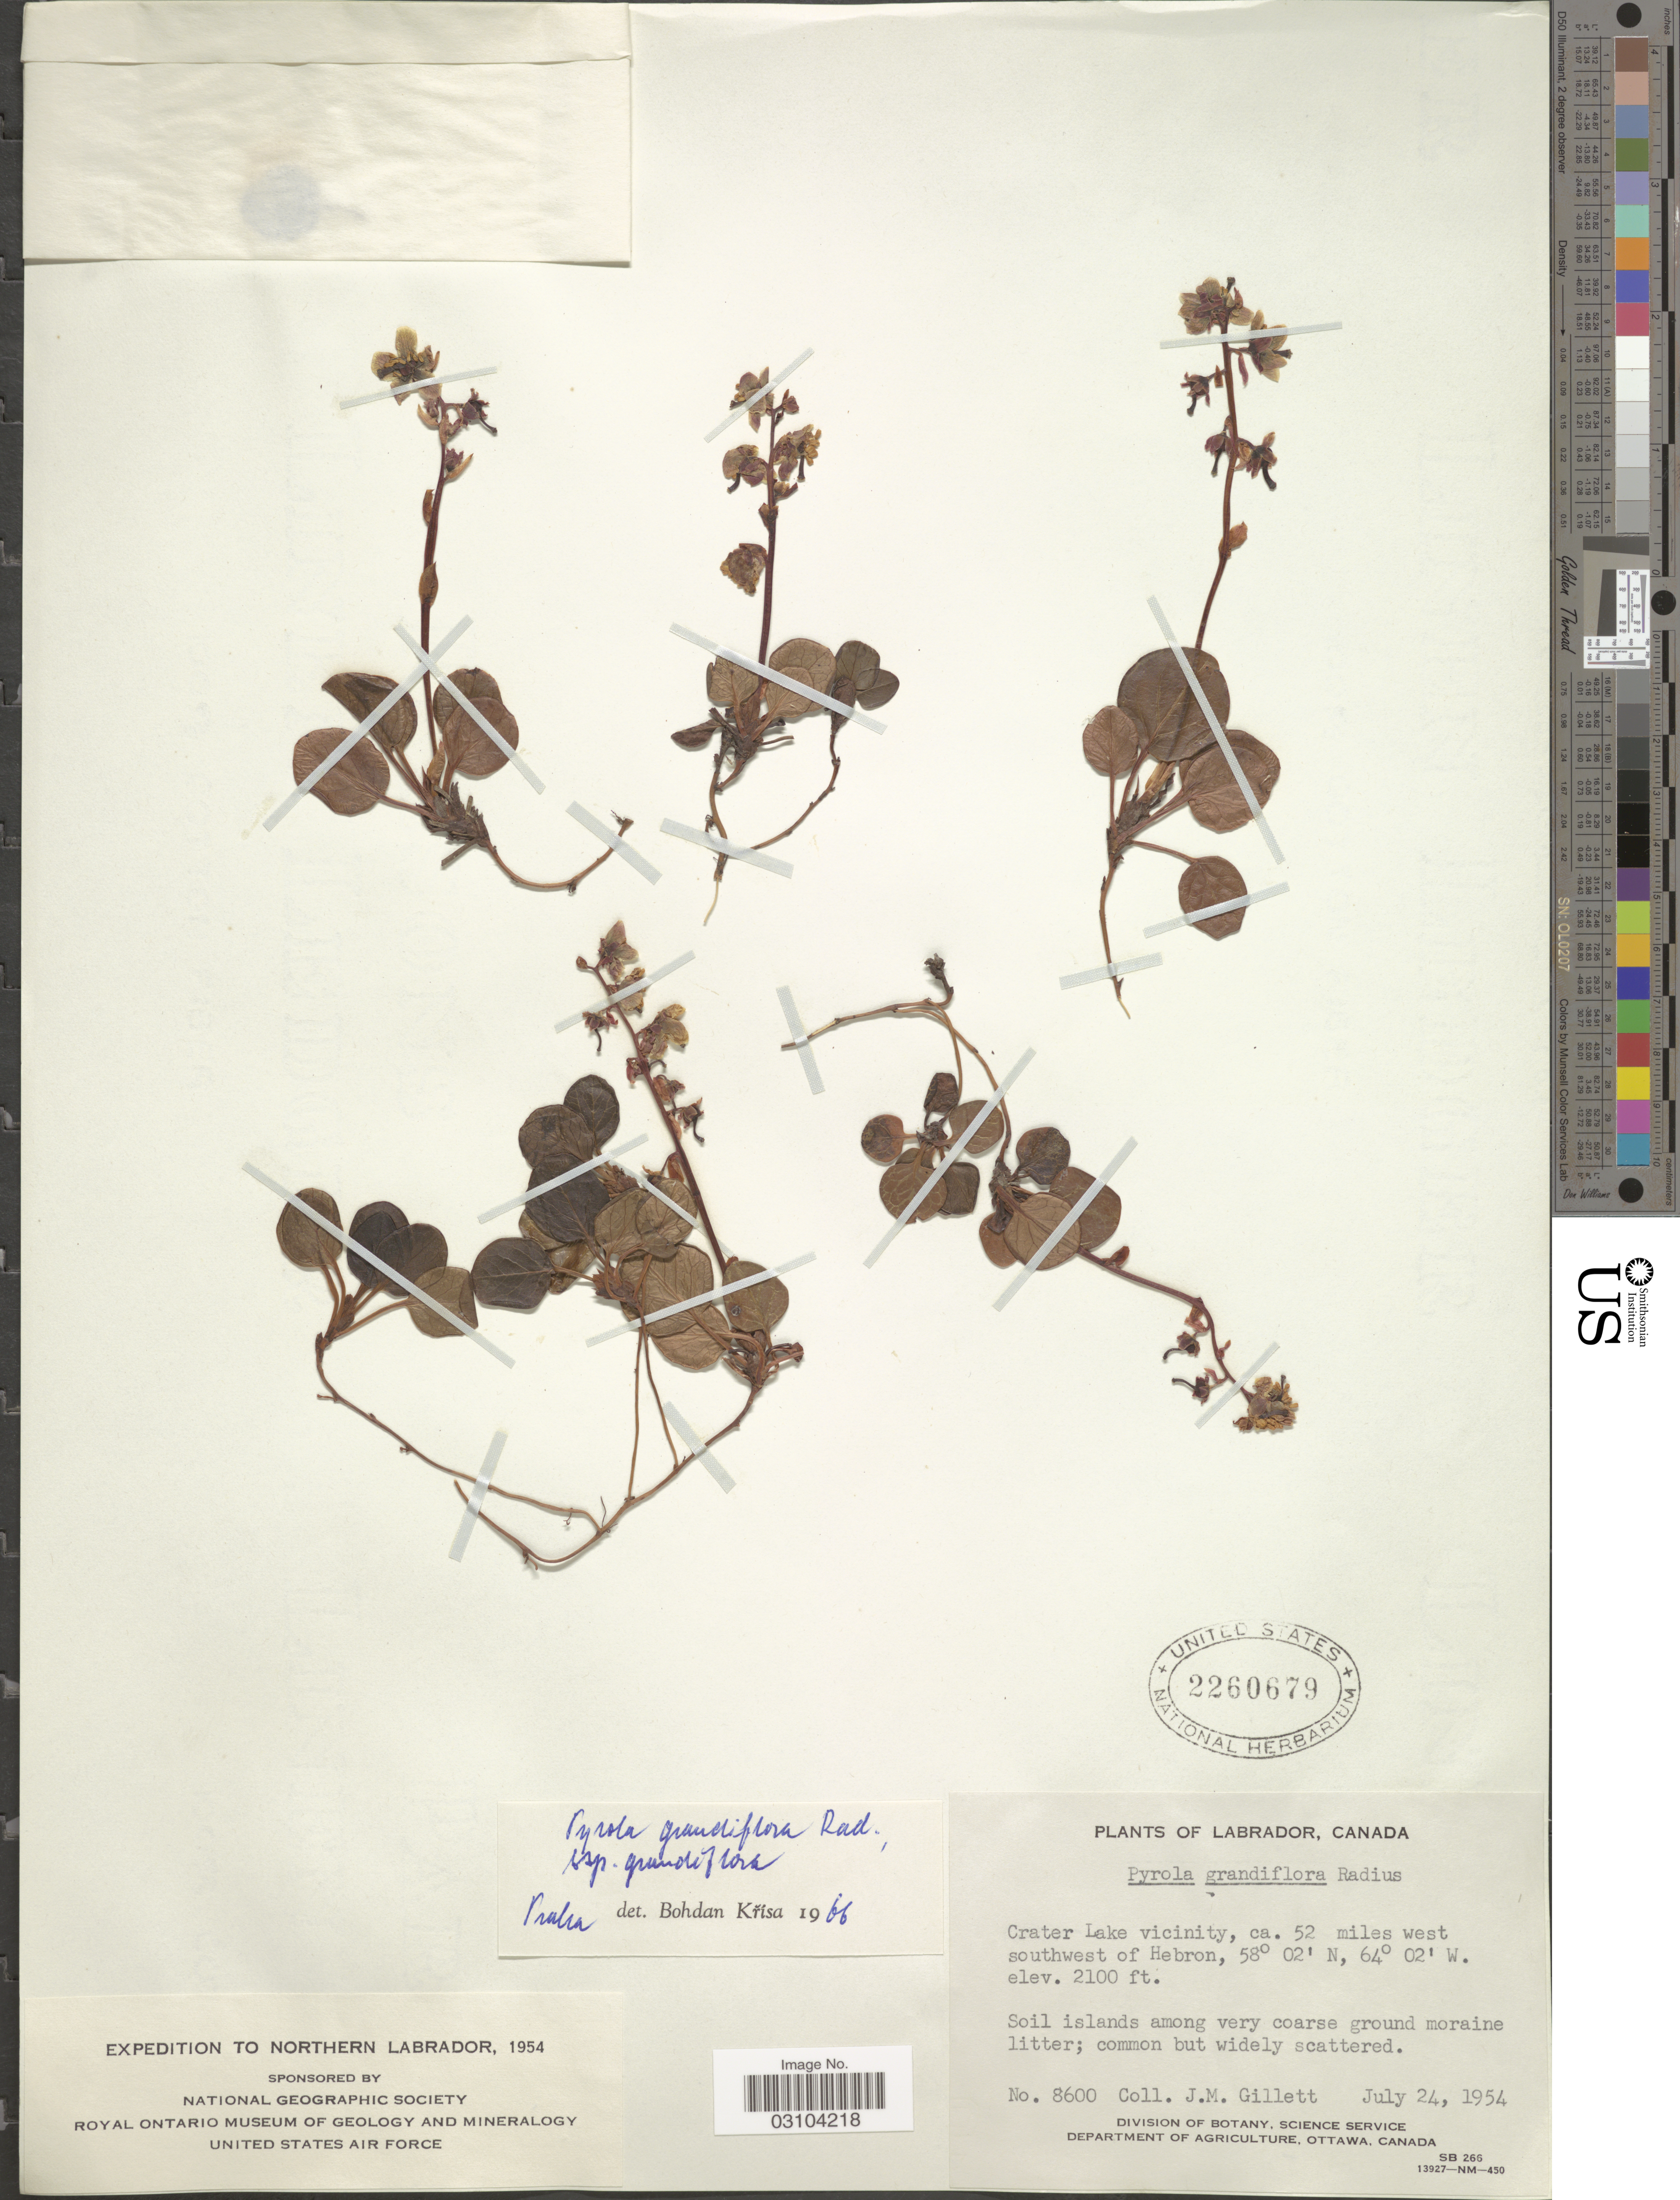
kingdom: Plantae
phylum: Tracheophyta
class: Magnoliopsida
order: Ericales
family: Ericaceae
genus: Pyrola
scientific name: Pyrola grandiflora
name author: Radius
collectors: J. M. Gillett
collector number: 8600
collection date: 1954-07-24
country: Canada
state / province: Newfoundland and Labrador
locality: Labrador. Crater Lake vicinity, ca. 52 miles west southwest of Hebron.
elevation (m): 640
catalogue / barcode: US 2260679